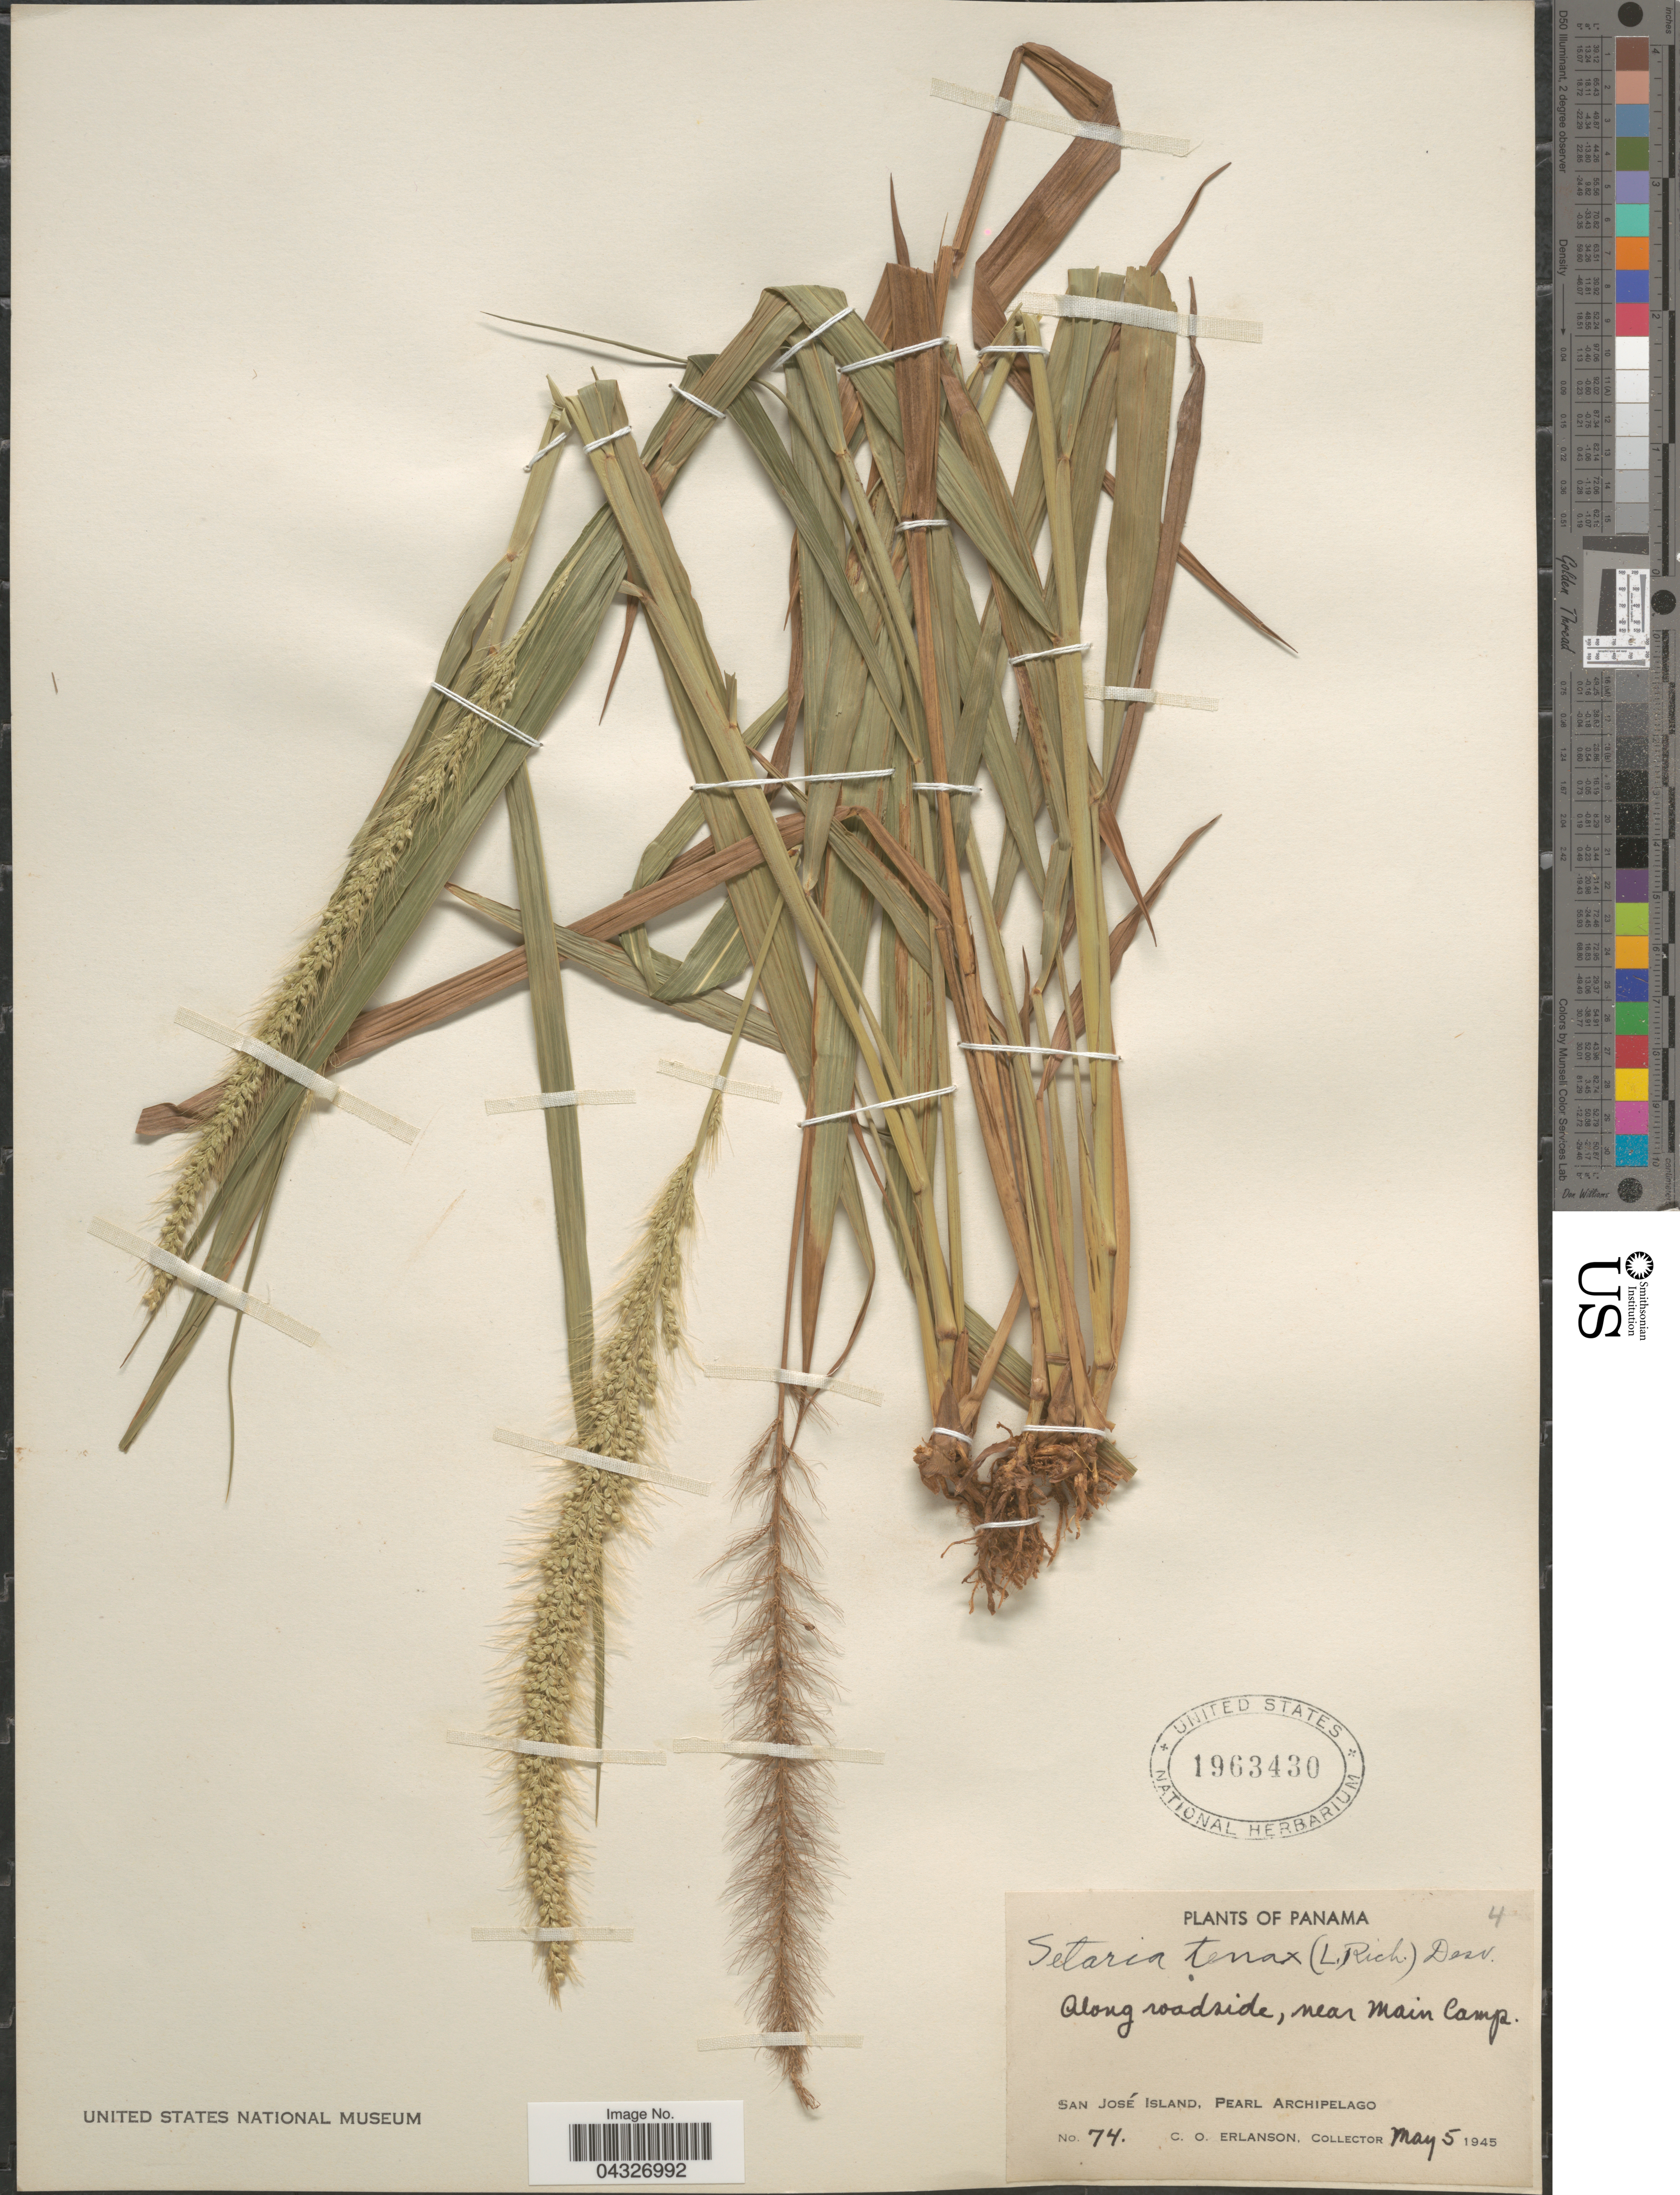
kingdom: Plantae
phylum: Tracheophyta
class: Liliopsida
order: Poales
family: Poaceae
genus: Setaria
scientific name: Setaria tenax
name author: (Rich.) Desv.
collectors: C. O. Erlanson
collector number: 74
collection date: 1945-05-05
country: Panama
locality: Along roadside, near Main Camp. San José Island, Pearl Archipelago.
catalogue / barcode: US 1963430